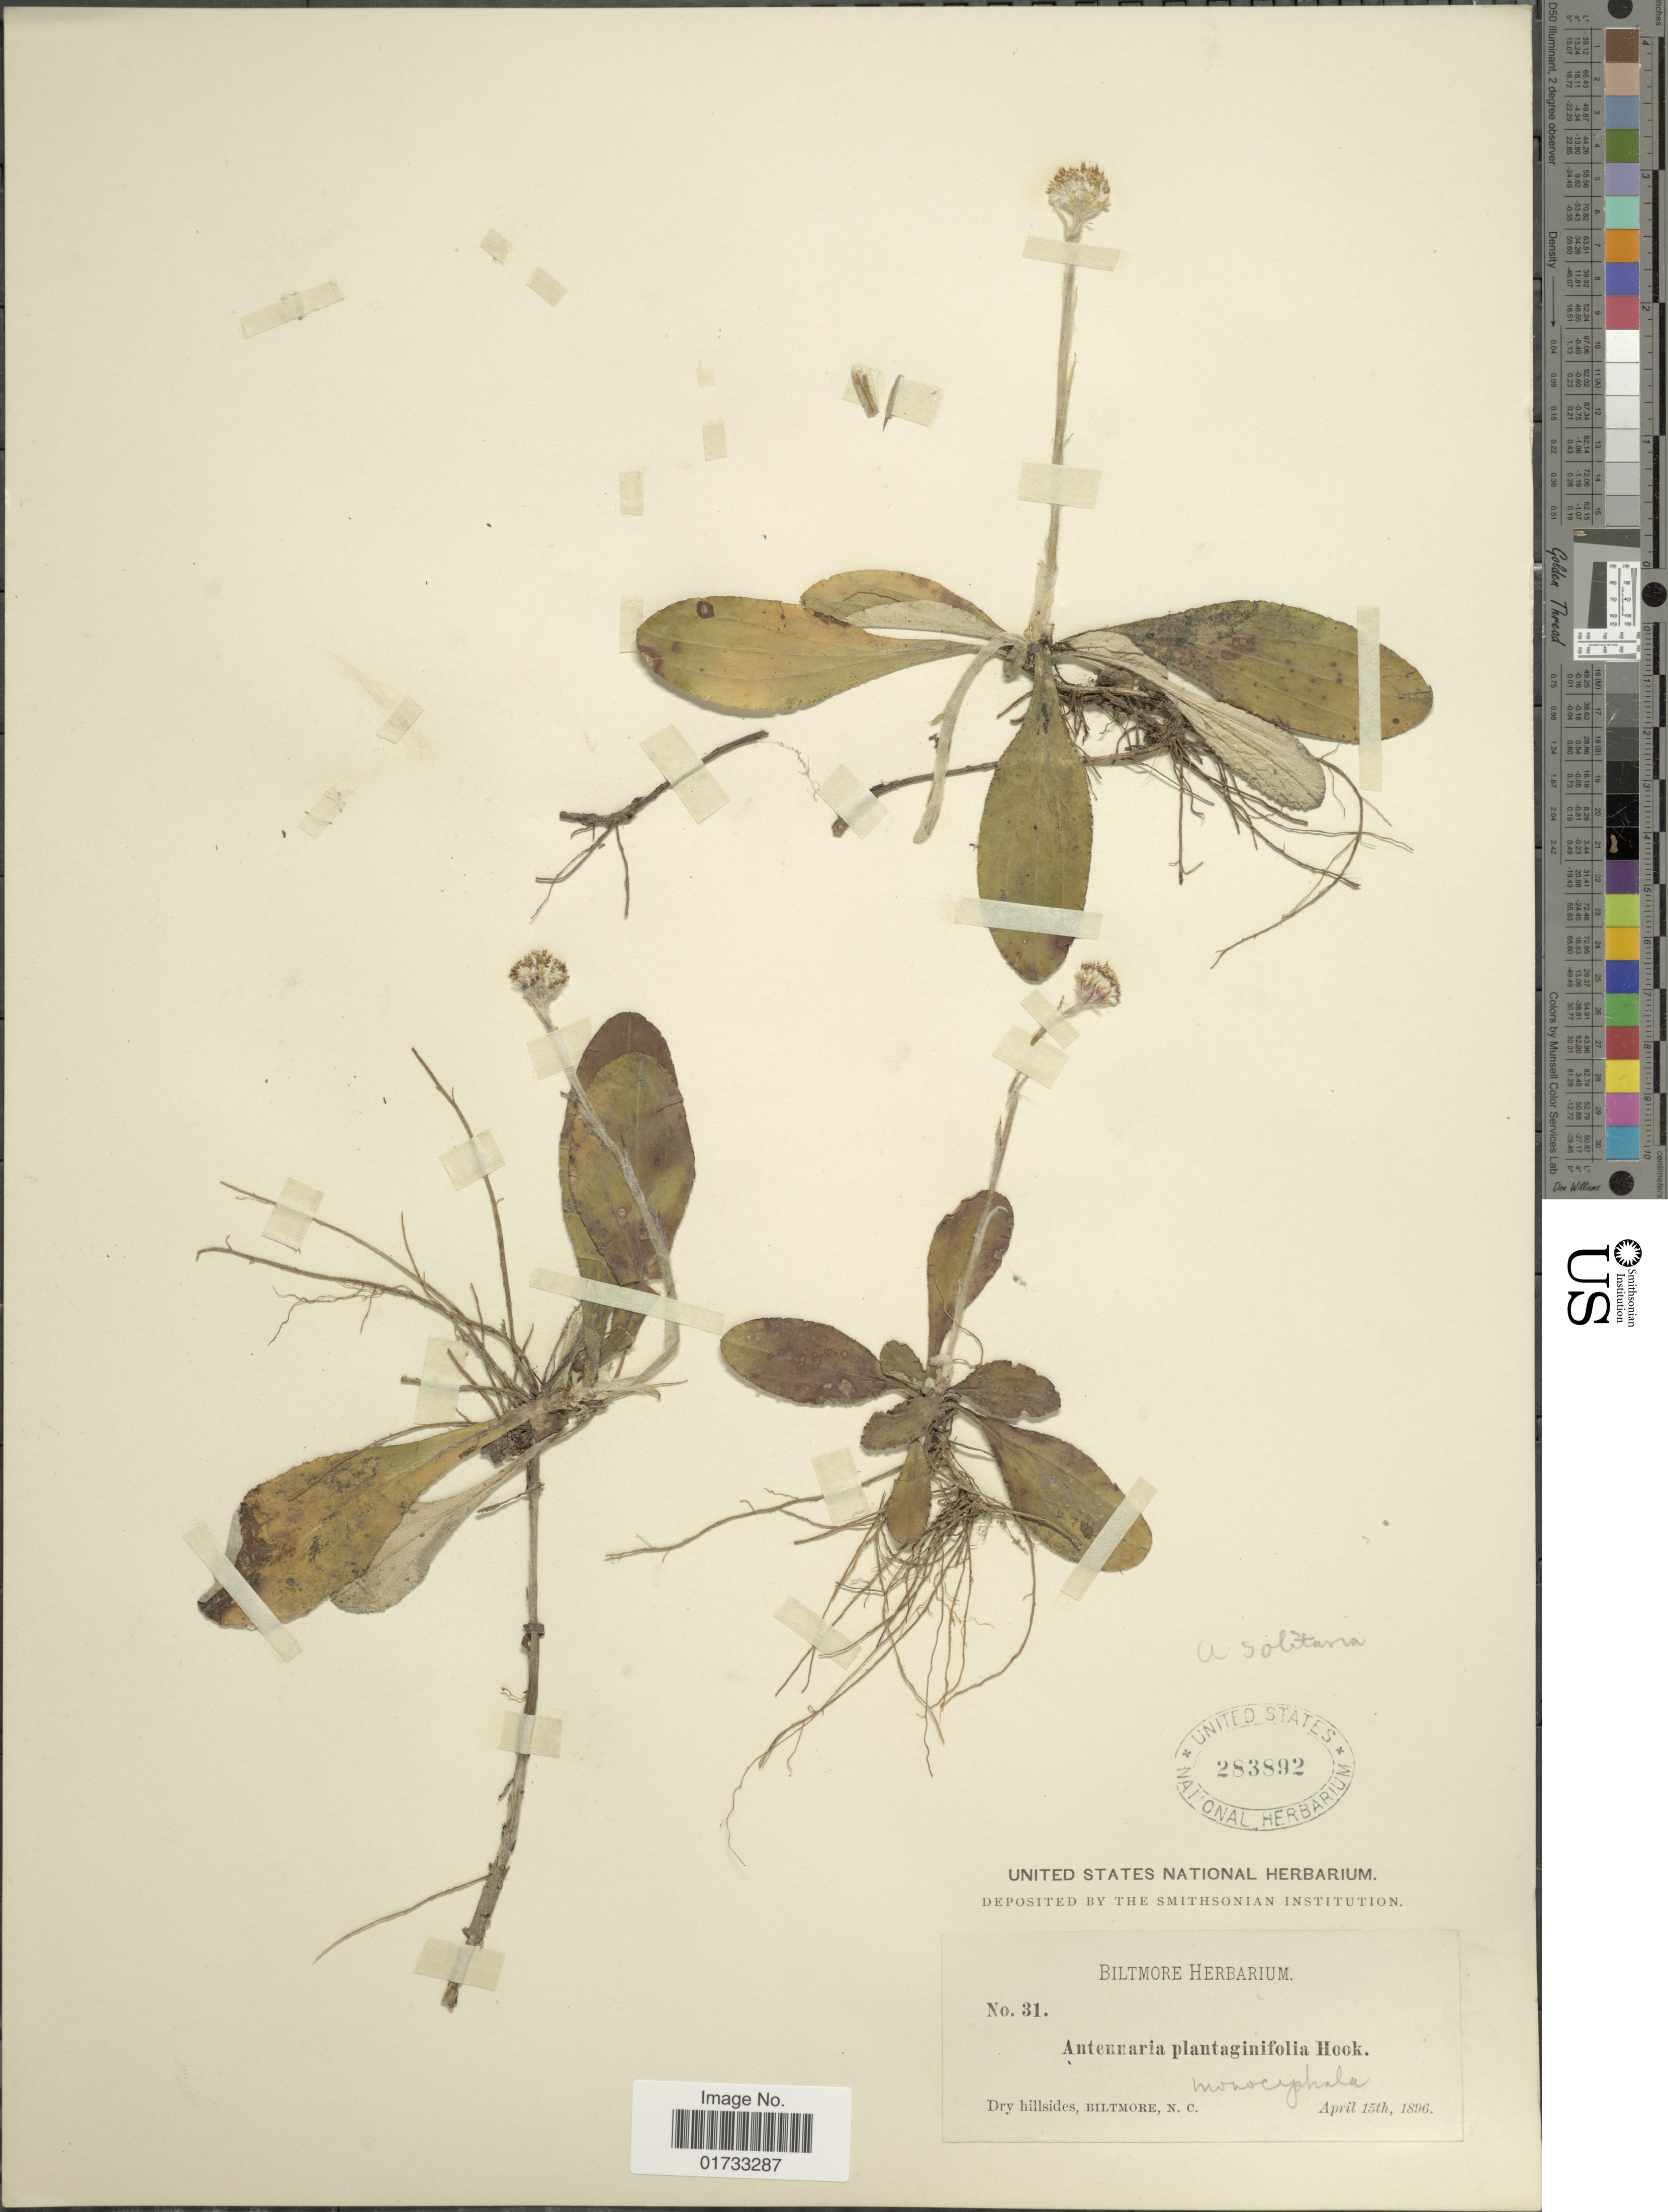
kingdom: Plantae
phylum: Tracheophyta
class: Magnoliopsida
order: Asterales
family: Asteraceae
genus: Antennaria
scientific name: Antennaria solitaria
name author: Rydb.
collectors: Biltmore Herbarium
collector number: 31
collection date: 1896-04-15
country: United States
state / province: North Carolina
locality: Monocyphala, dry hillsides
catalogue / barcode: US 283892